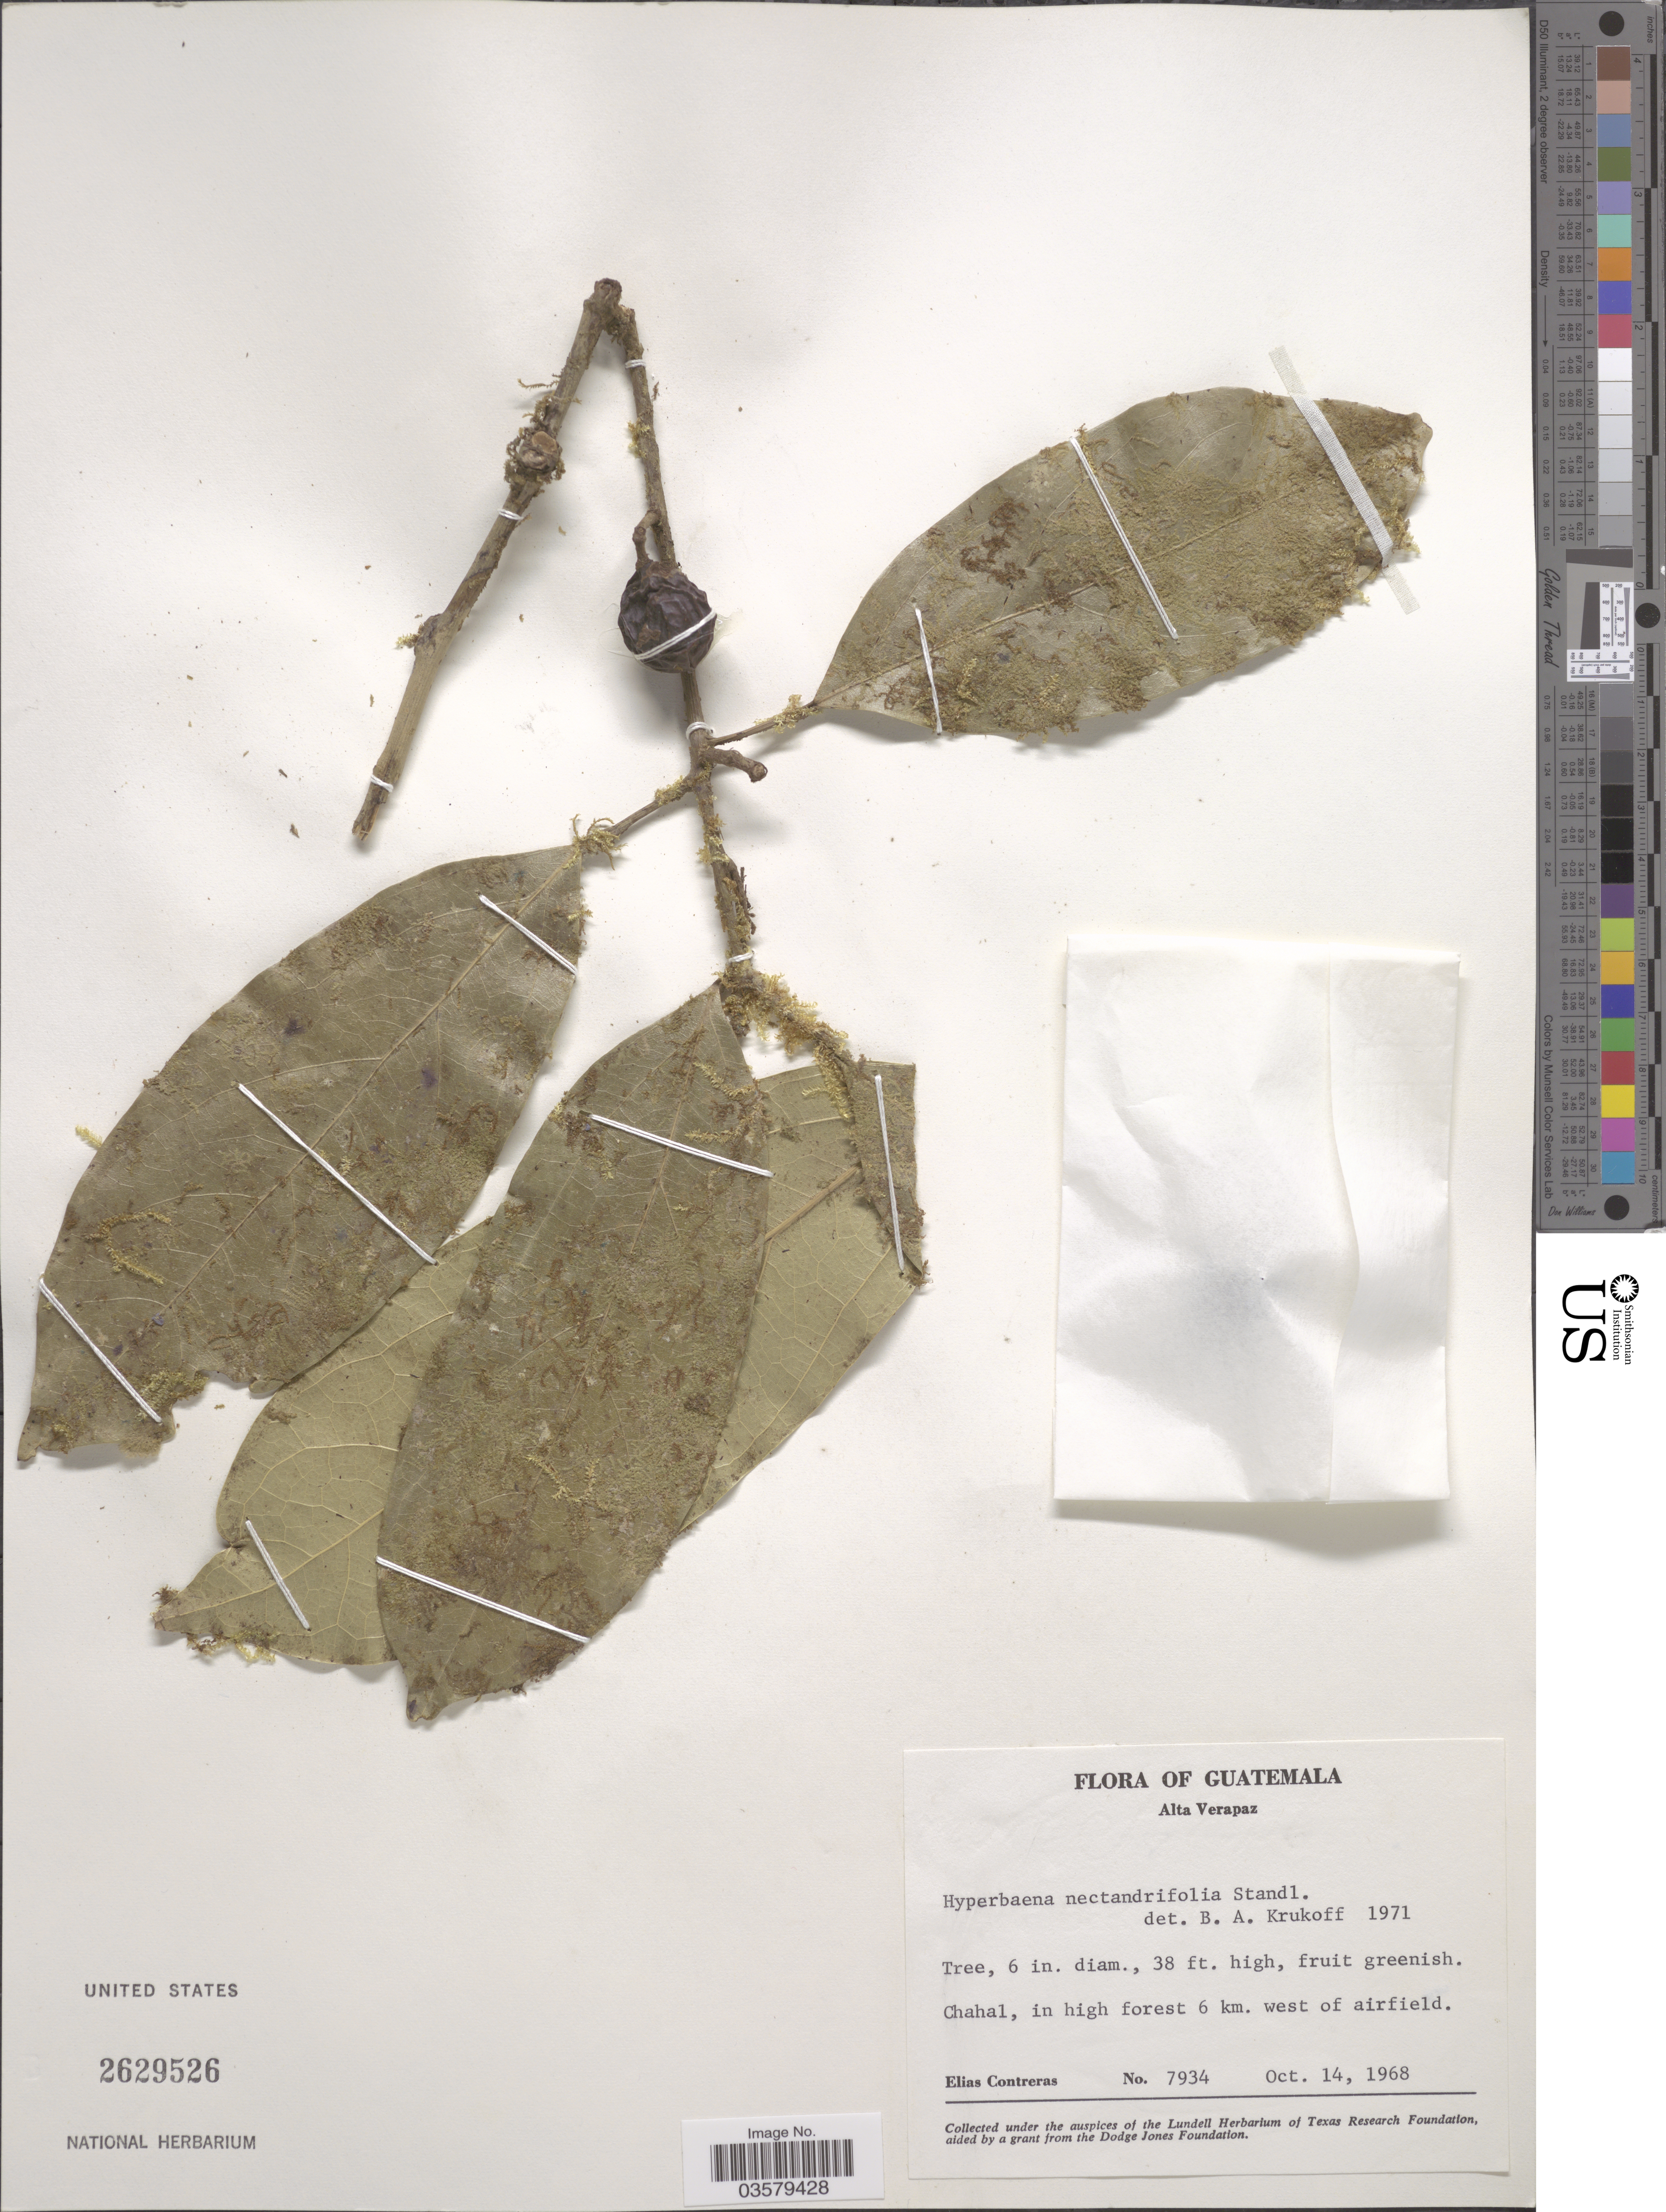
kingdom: Plantae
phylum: Tracheophyta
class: Magnoliopsida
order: Ranunculales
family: Menispermaceae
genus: Hyperbaena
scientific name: Hyperbaena nectandrifolia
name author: Standl.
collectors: E. Contreras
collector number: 7934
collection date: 1968-10-14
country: Guatemala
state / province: Alta Verapaz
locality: Chahal, in high forest 6 km. west of airfield.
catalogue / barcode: US 2629526